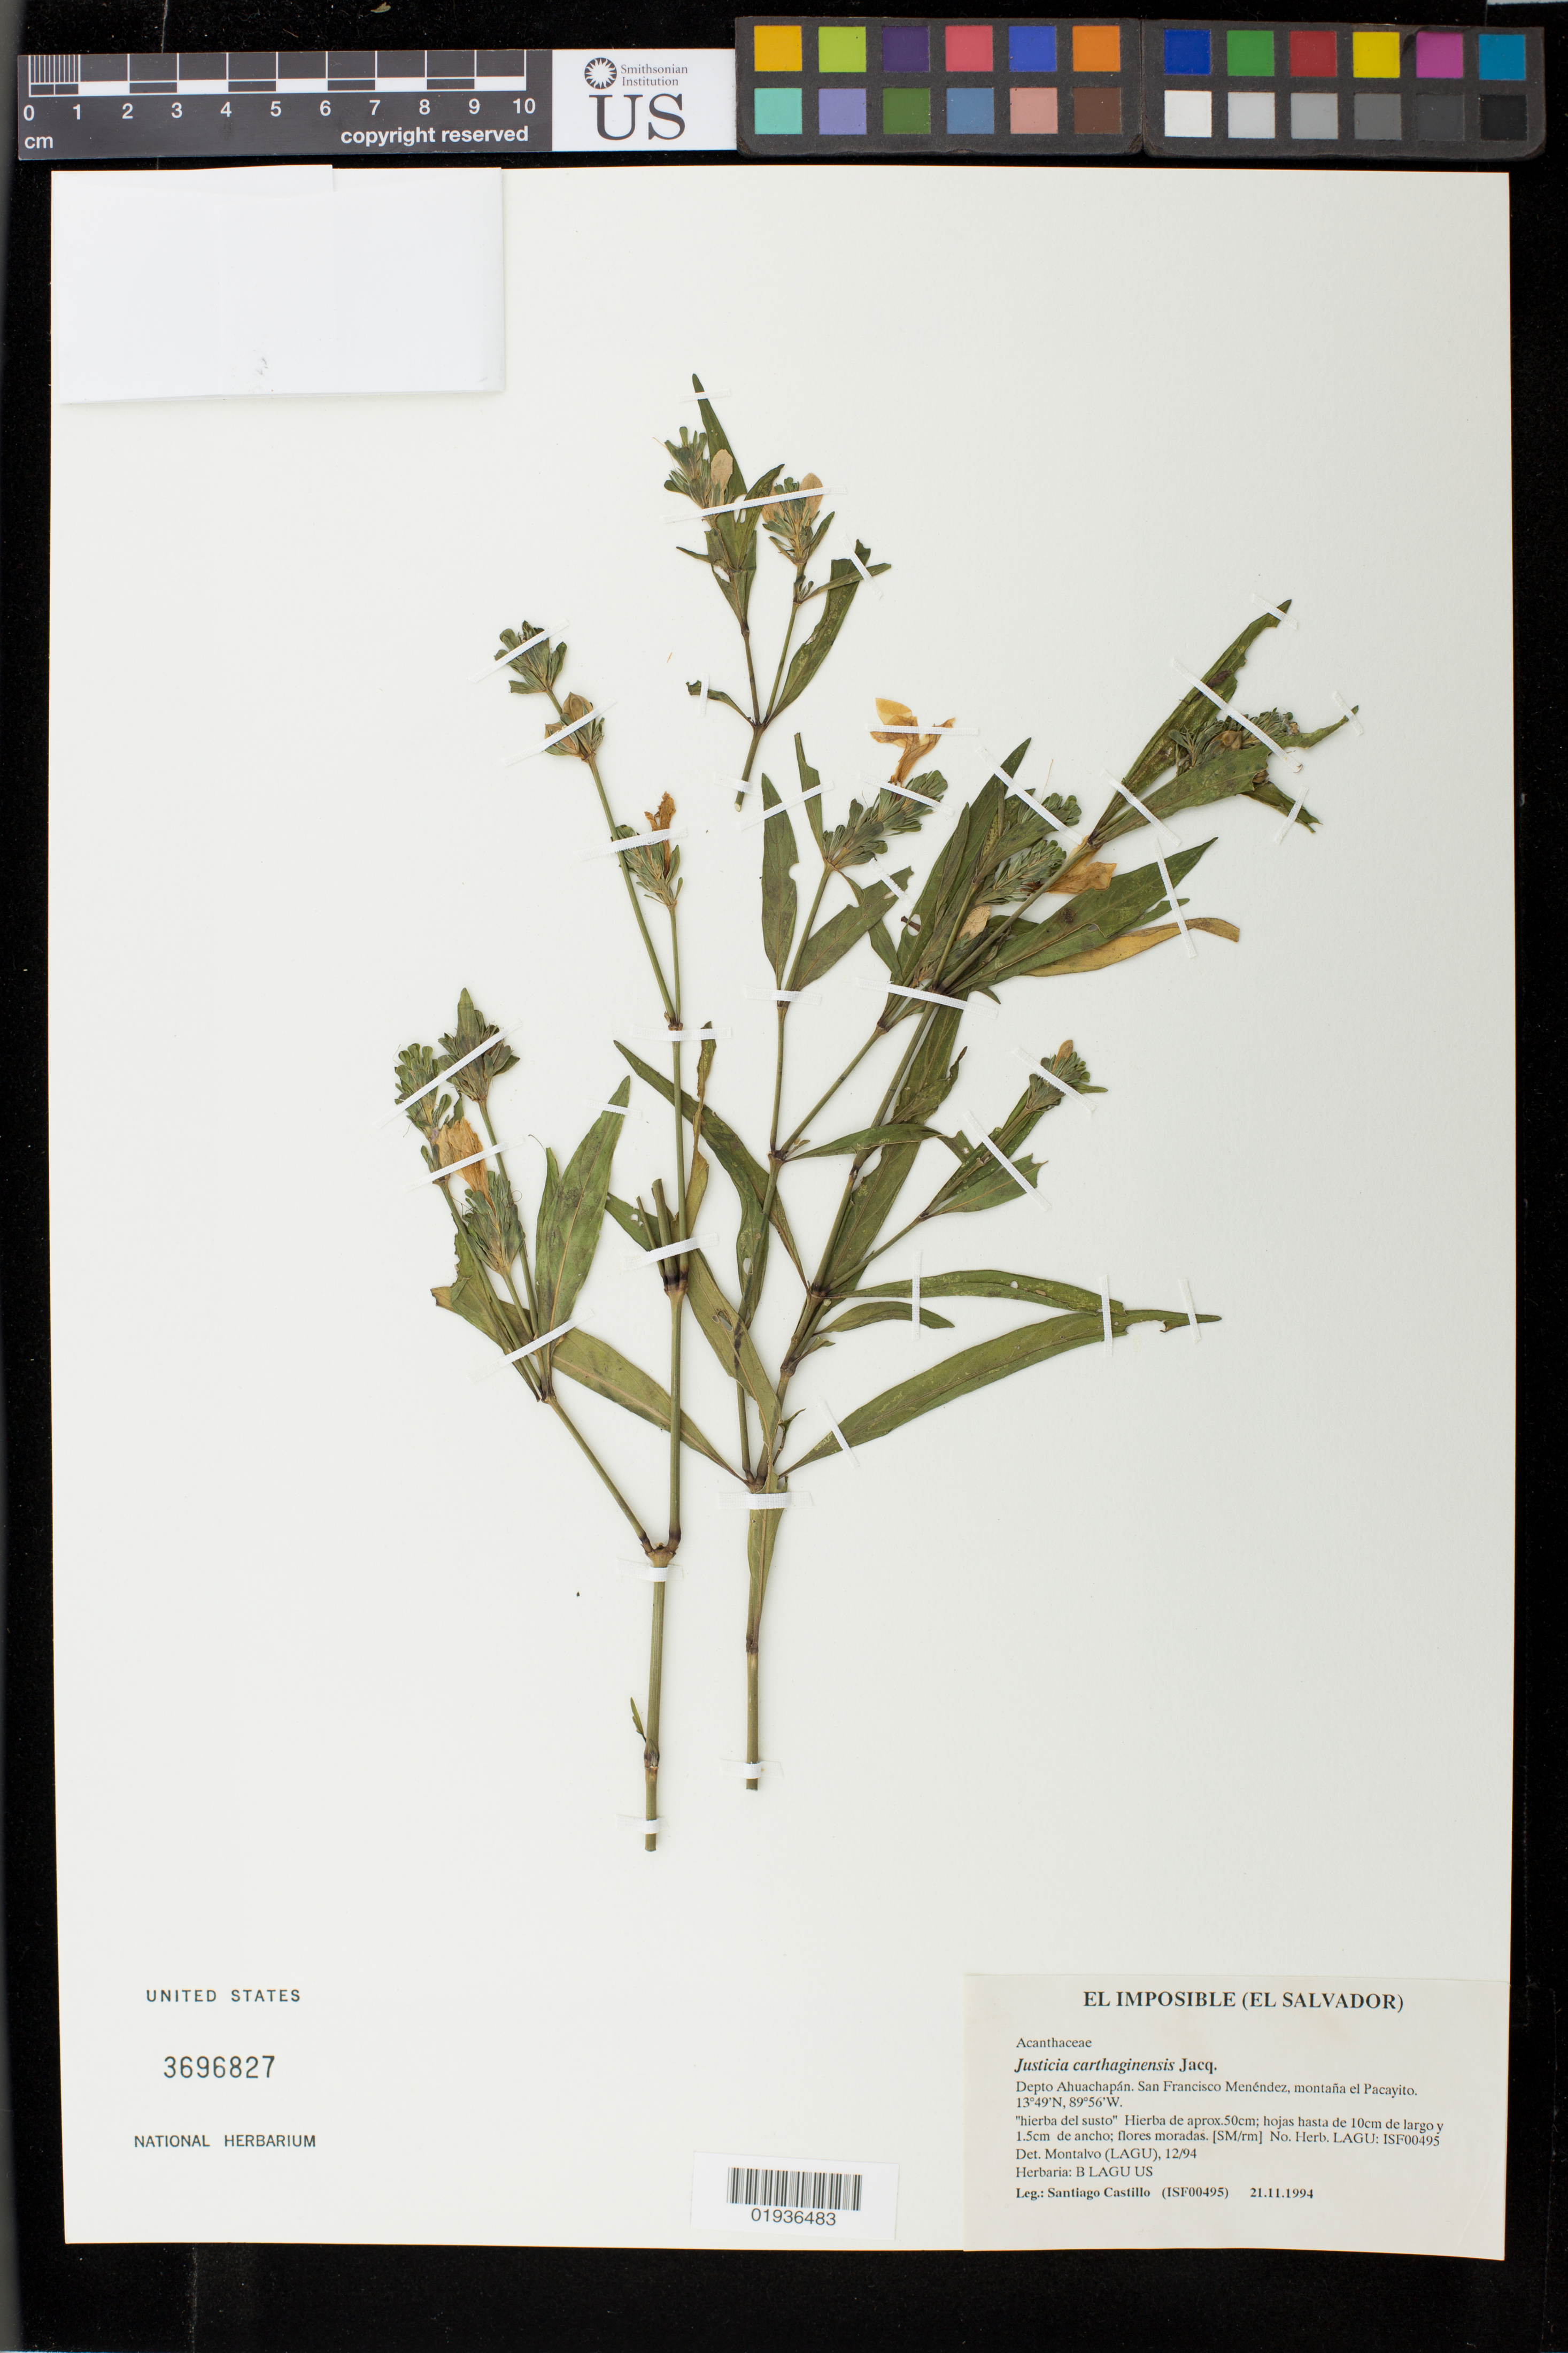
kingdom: Plantae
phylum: Tracheophyta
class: Magnoliopsida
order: Lamiales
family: Acanthaceae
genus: Justicia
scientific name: Justicia carthaginensis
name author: Jacq.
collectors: S. Castillo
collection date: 1994-11-21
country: El Salvador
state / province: Ahuachapán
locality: San Francisco Menendez, montana el Pacayito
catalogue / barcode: US 3696827